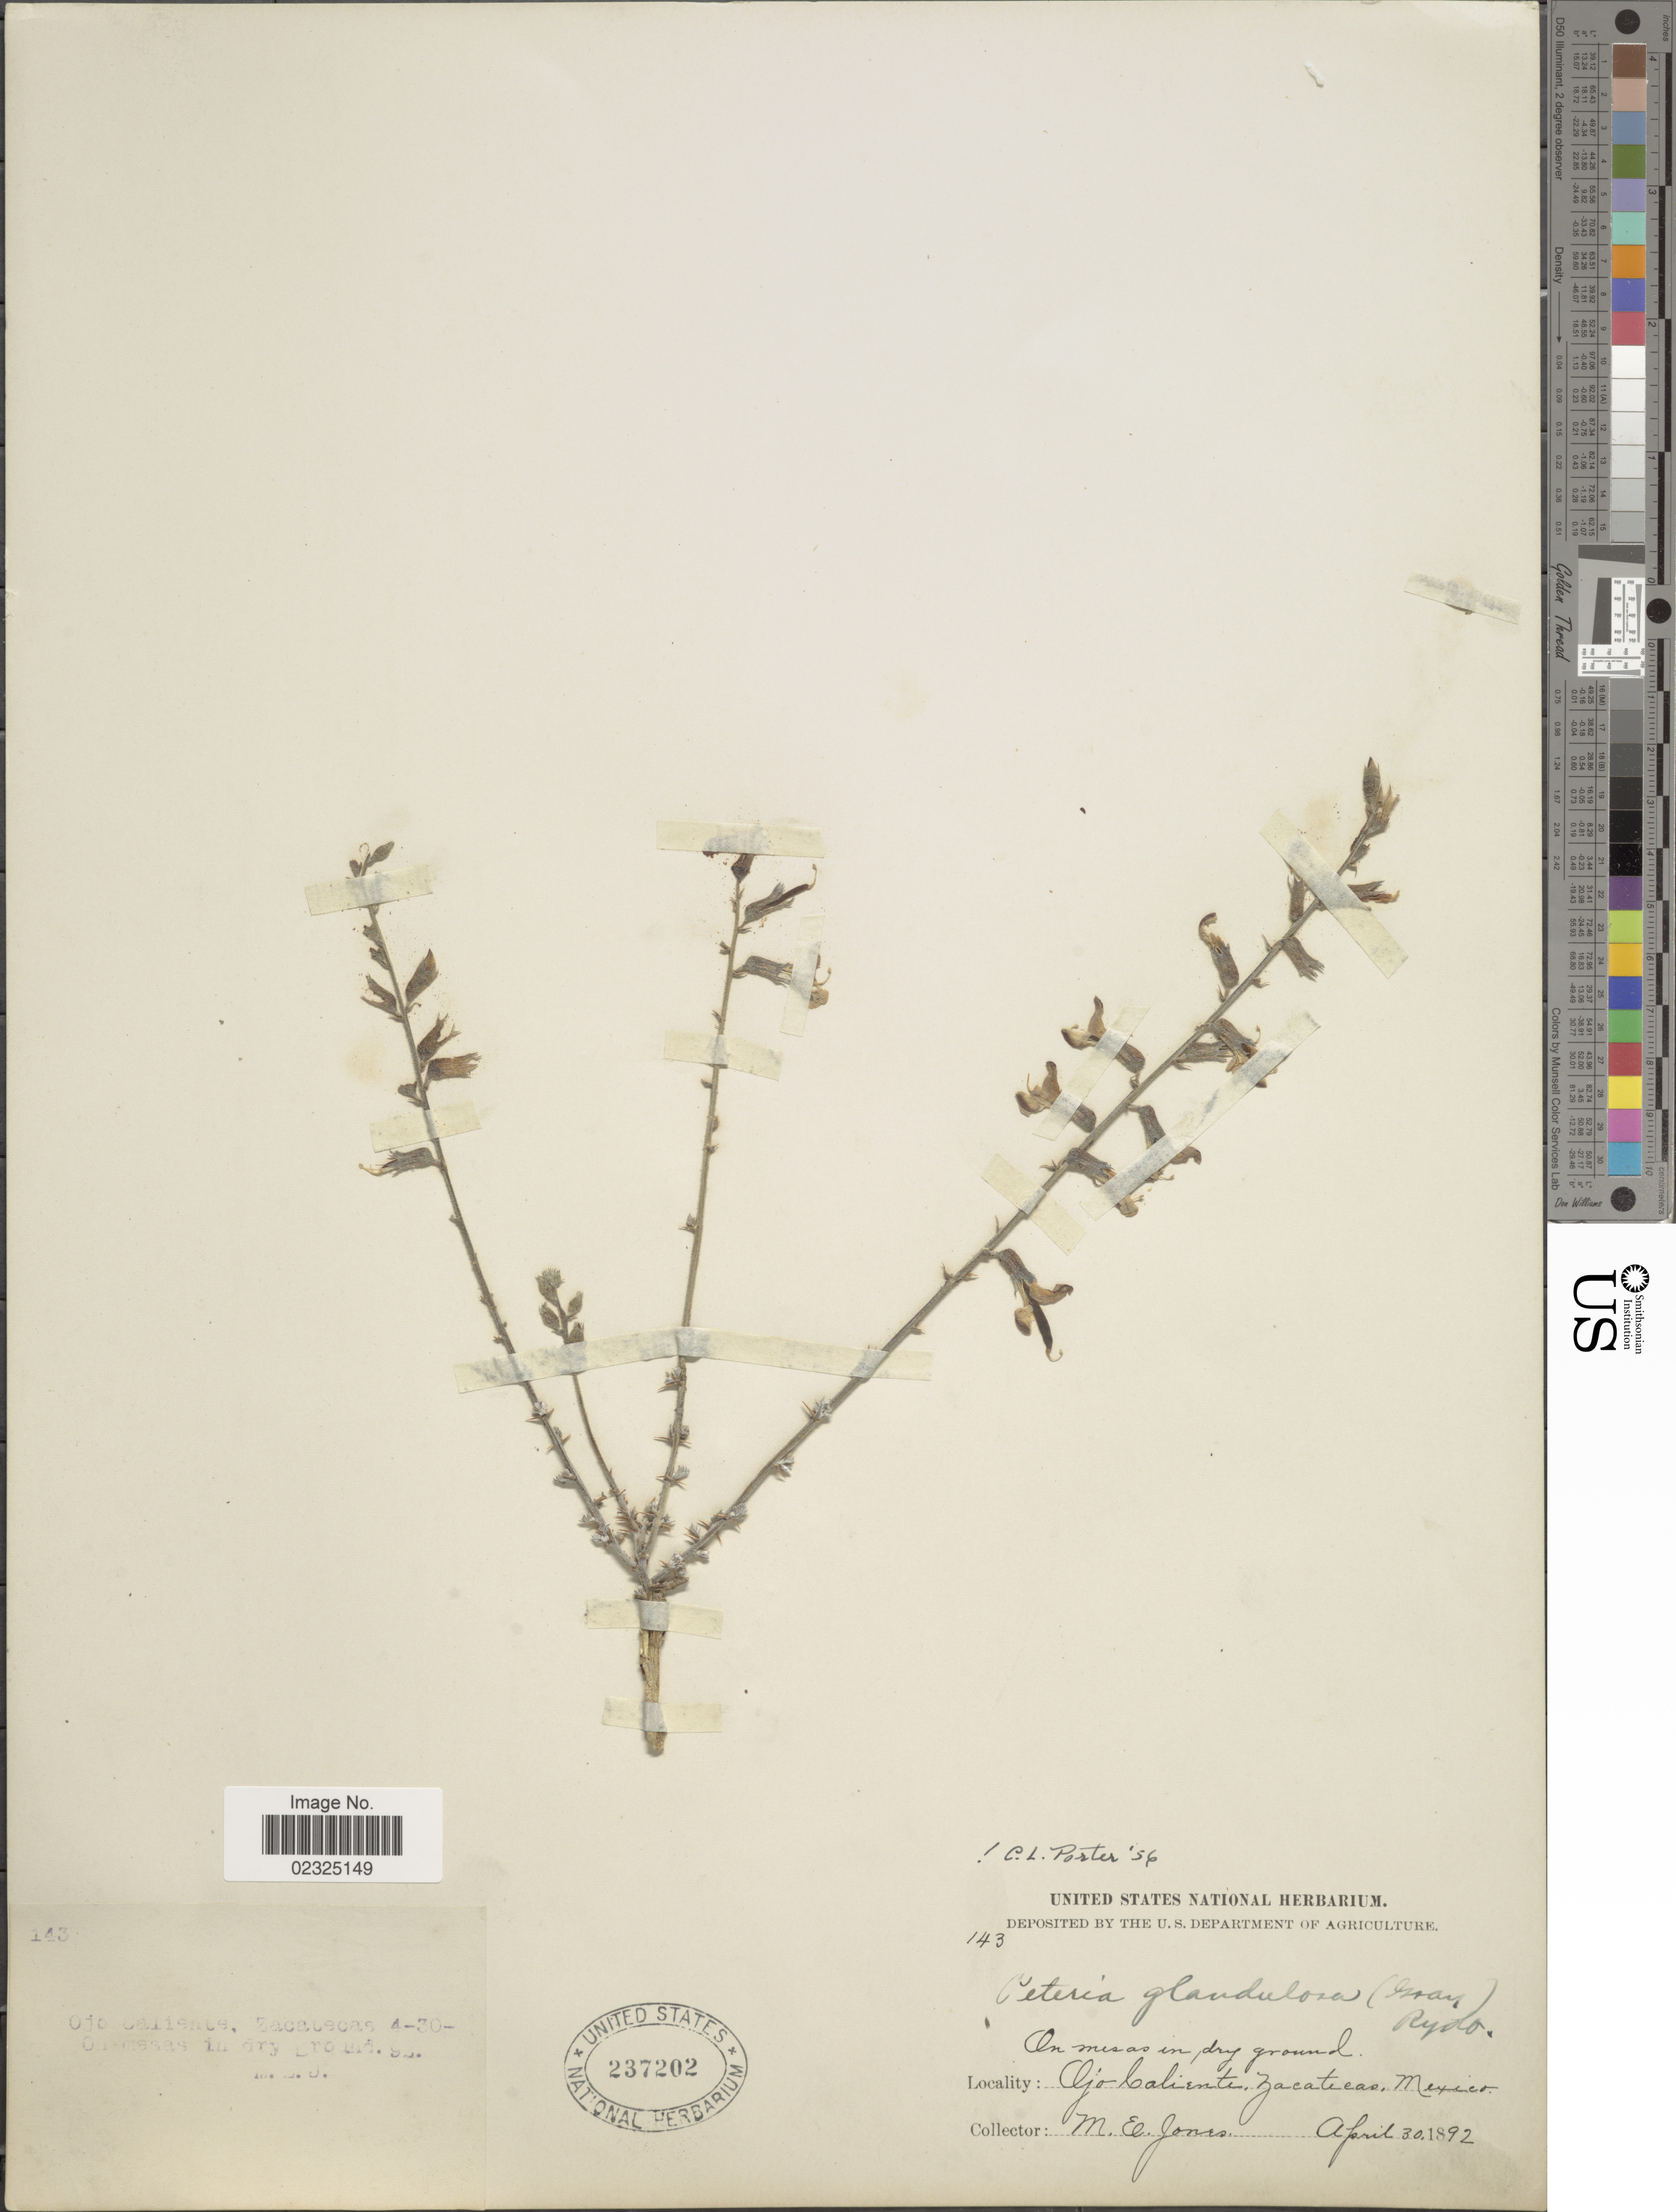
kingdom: Plantae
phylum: Tracheophyta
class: Magnoliopsida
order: Fabales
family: Fabaceae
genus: Peteria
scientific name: Peteria glandulosa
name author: (A. Gray) Rydb.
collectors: M. E. Jones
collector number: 143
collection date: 1892-04-30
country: Mexico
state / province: Zacatecas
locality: Ojo Caliente, on mesas in dry ground.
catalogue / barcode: US 237202